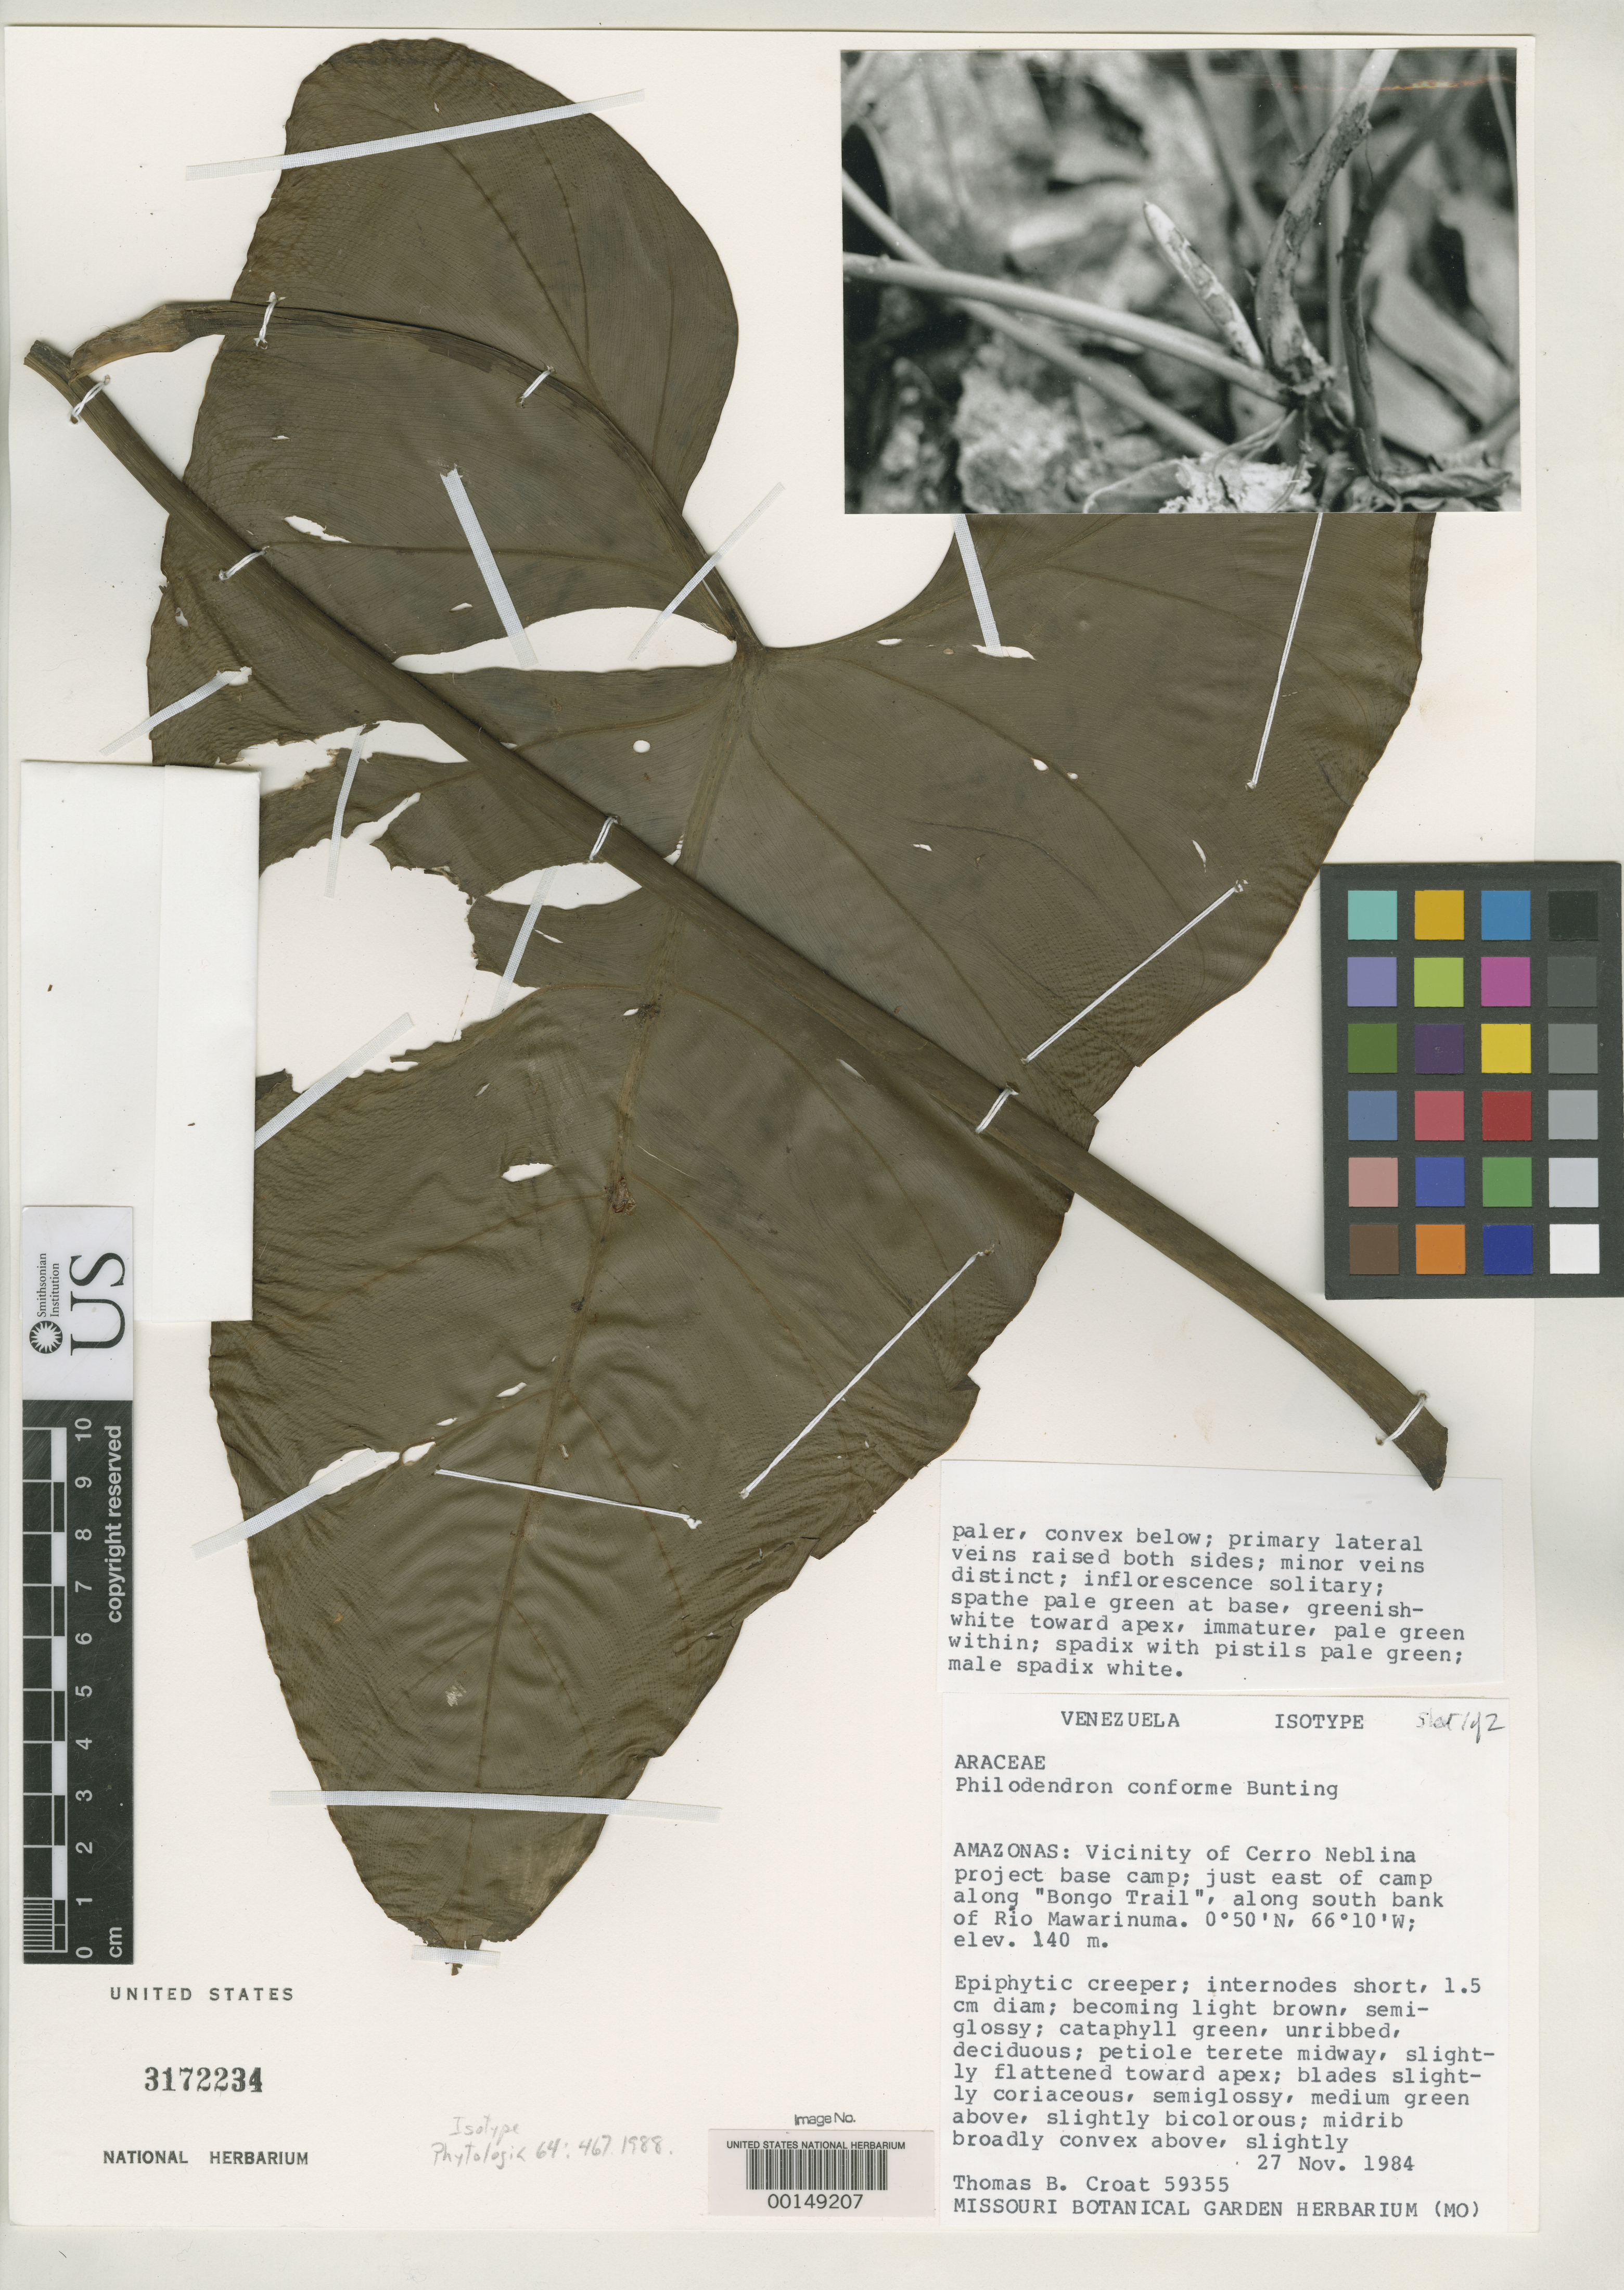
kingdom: Plantae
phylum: Tracheophyta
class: Liliopsida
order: Alismatales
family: Araceae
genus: Philodendron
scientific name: Philodendron conforme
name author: G.S. Bunting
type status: Isotype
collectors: T. B. Croat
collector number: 59355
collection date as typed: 27 Nov 1984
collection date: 1984-11-27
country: Venezuela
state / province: Amazonas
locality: Vicinity of Cerro Neblina project base camp, just E of camp along Bongo trail, along S bank of Rio Mawarinuma.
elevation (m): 140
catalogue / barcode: US 3172234